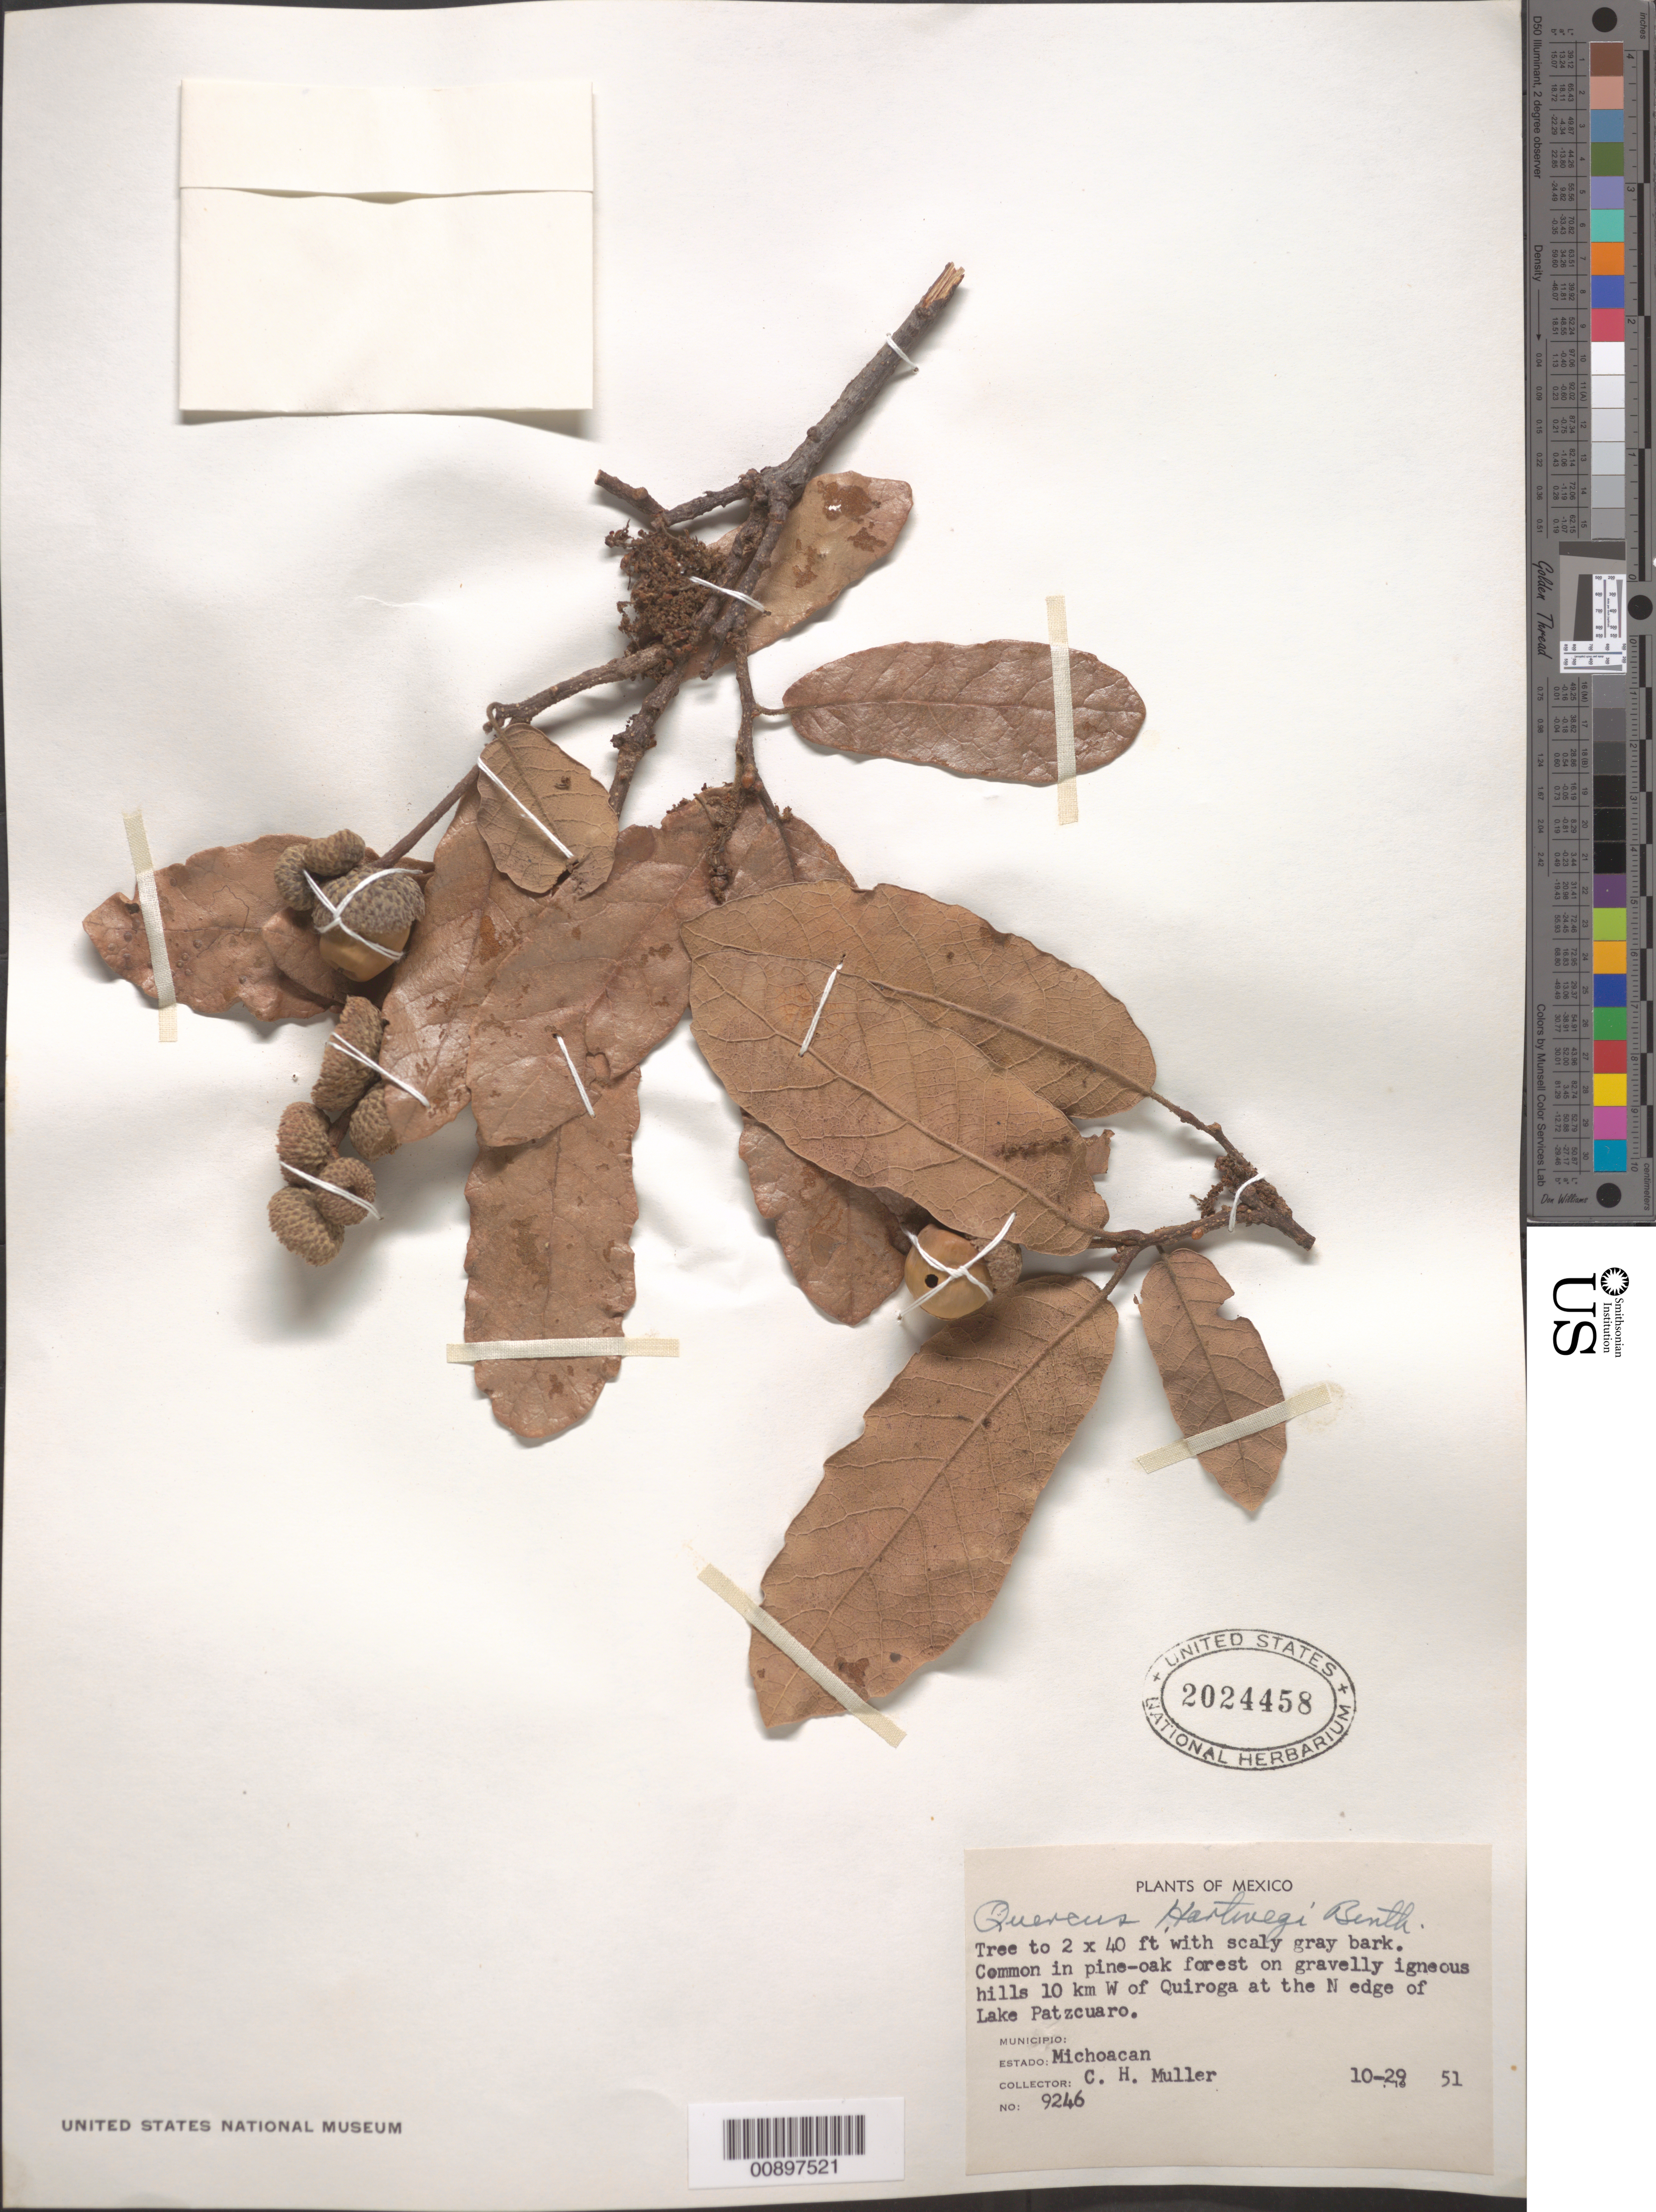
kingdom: Plantae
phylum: Tracheophyta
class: Magnoliopsida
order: Fagales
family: Fagaceae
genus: Quercus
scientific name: Quercus hartwegii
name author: Benth.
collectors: C. H. Muller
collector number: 9246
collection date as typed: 29 Oct 1951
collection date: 1951-10-29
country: Mexico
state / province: Michoacán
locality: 10 km W of Quiroga at the edge of Lake Pátzuaco.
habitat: In pine-oak forest on gravelly igneous hills.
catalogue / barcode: US 2024458